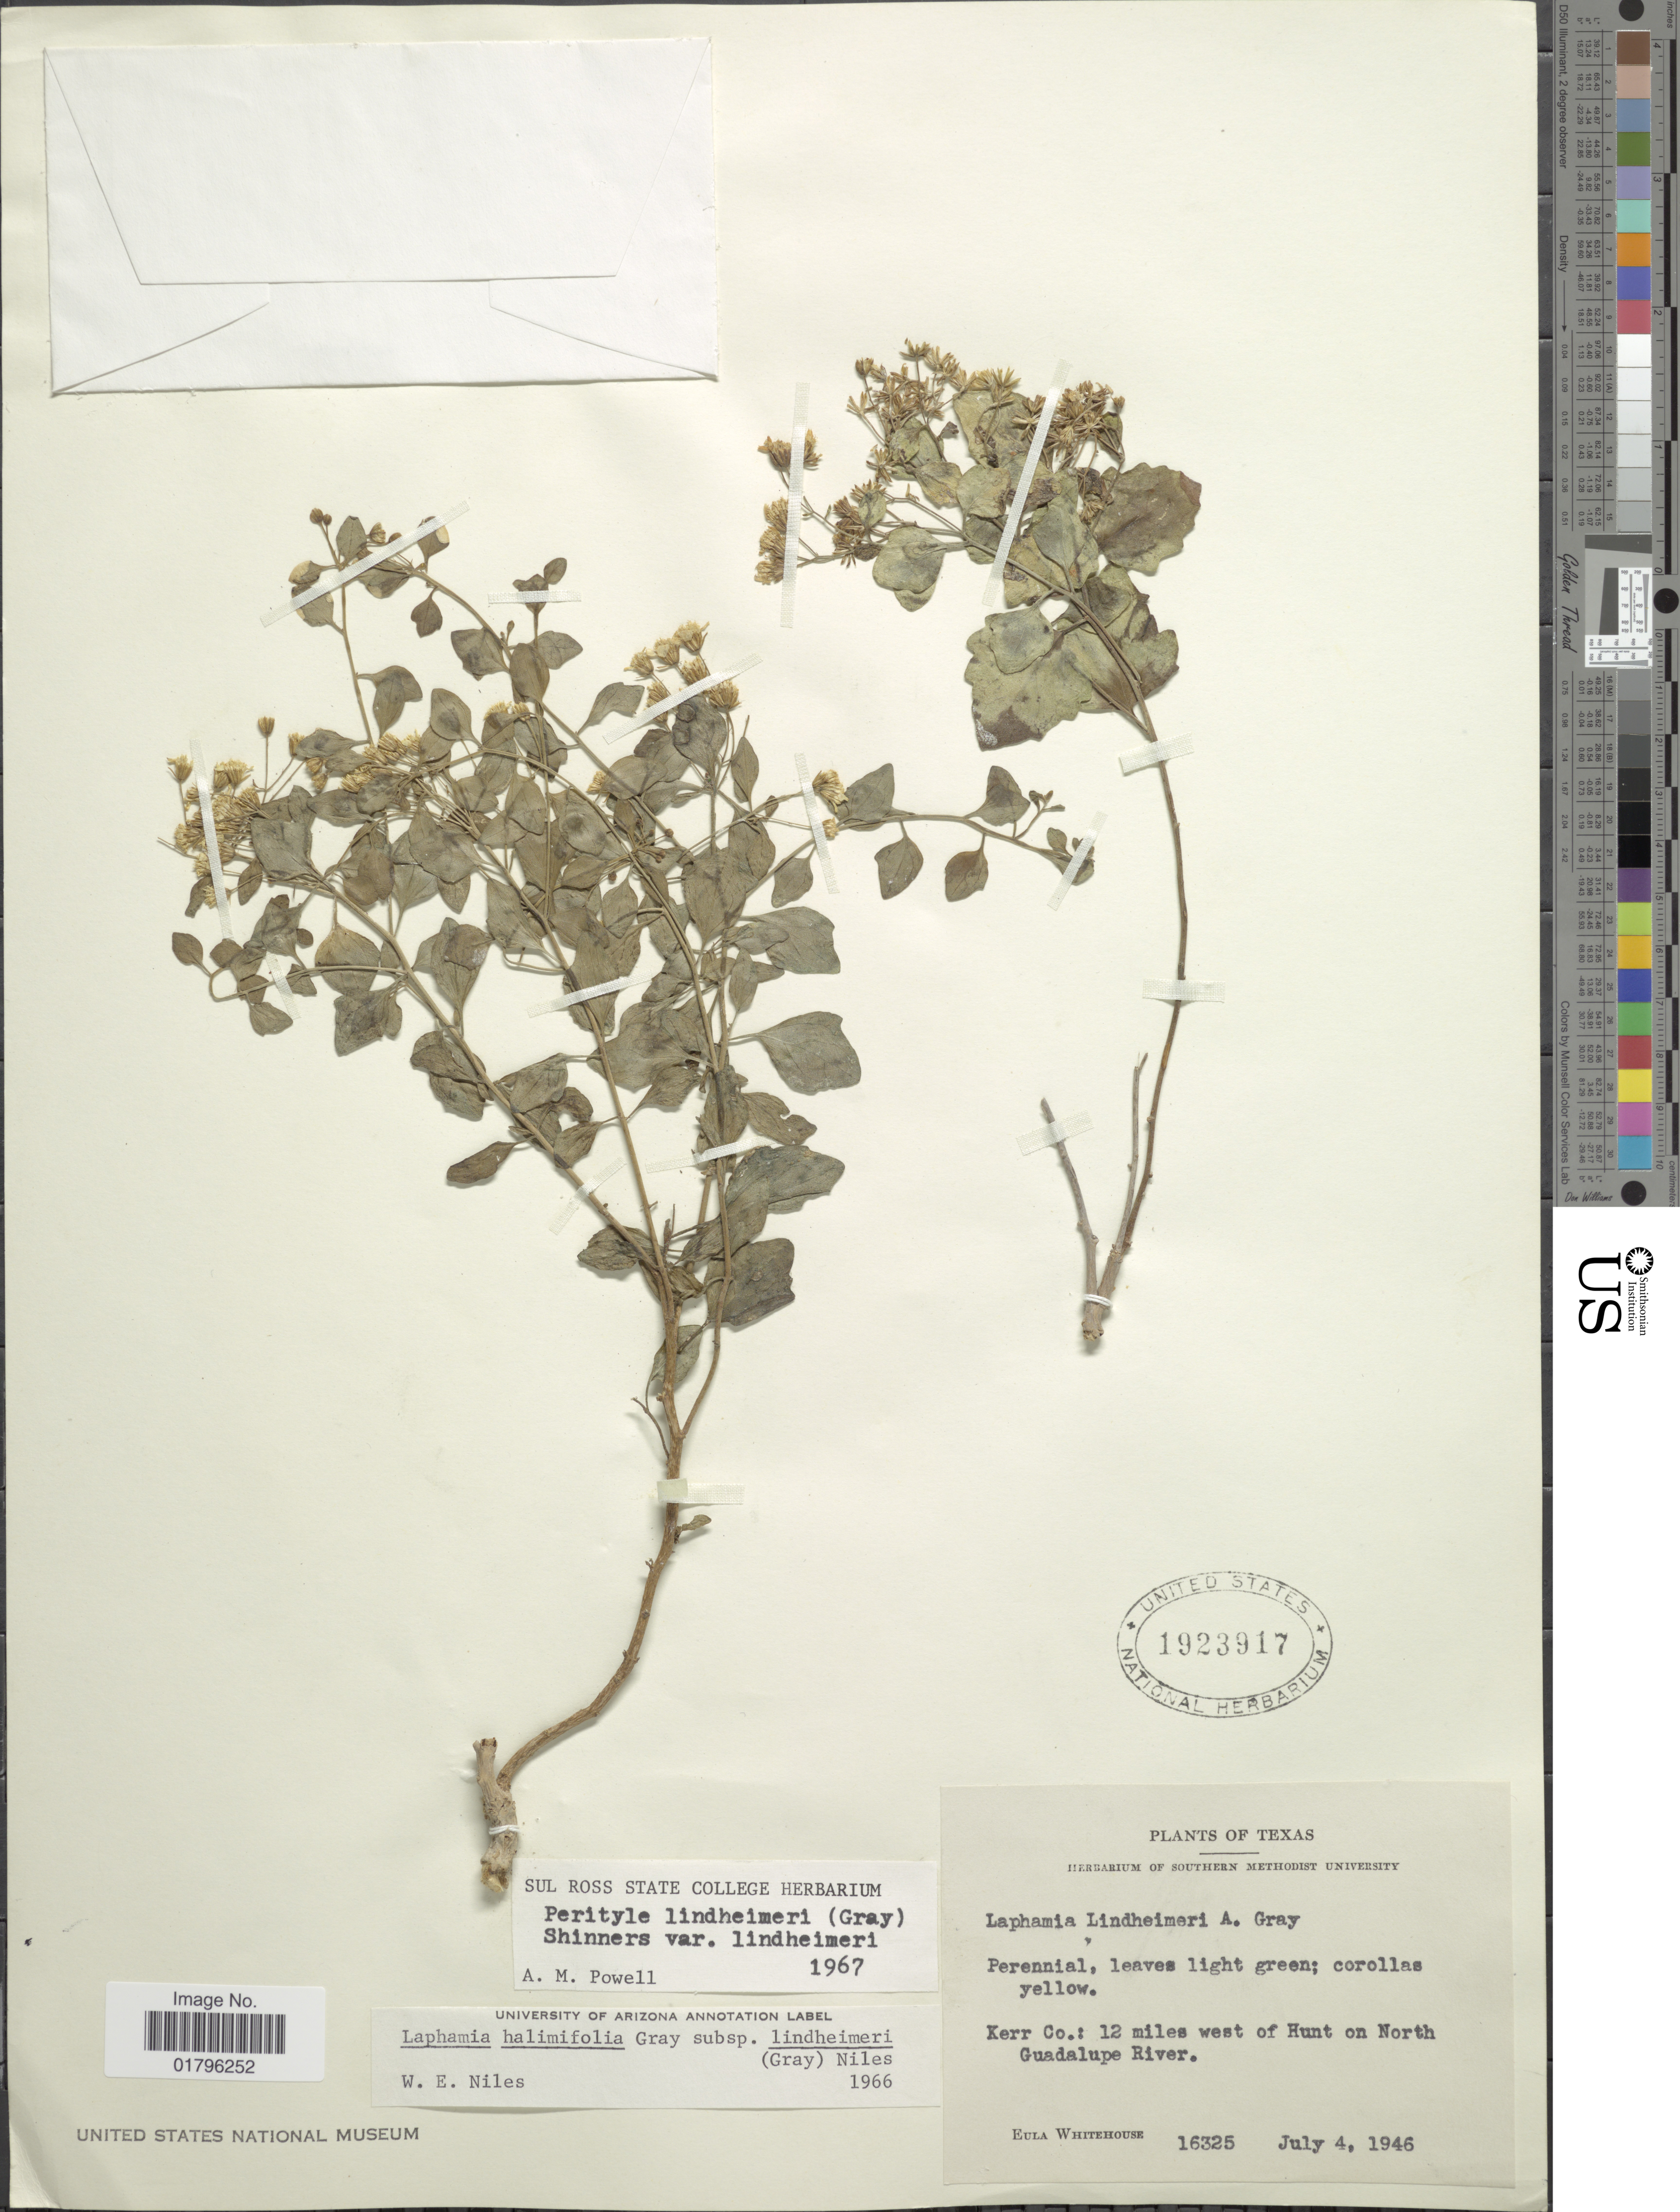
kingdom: Plantae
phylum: Tracheophyta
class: Magnoliopsida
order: Asterales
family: Asteraceae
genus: Perityle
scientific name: Perityle lindheimeri var. lindheimeri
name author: (A. Gray) Shinners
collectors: E. Whitehouse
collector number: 16325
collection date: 1946-07-04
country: United States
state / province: Texas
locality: Kerr Co., 12 miles west of Hunt on North Guadalupe River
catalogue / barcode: US 1923917